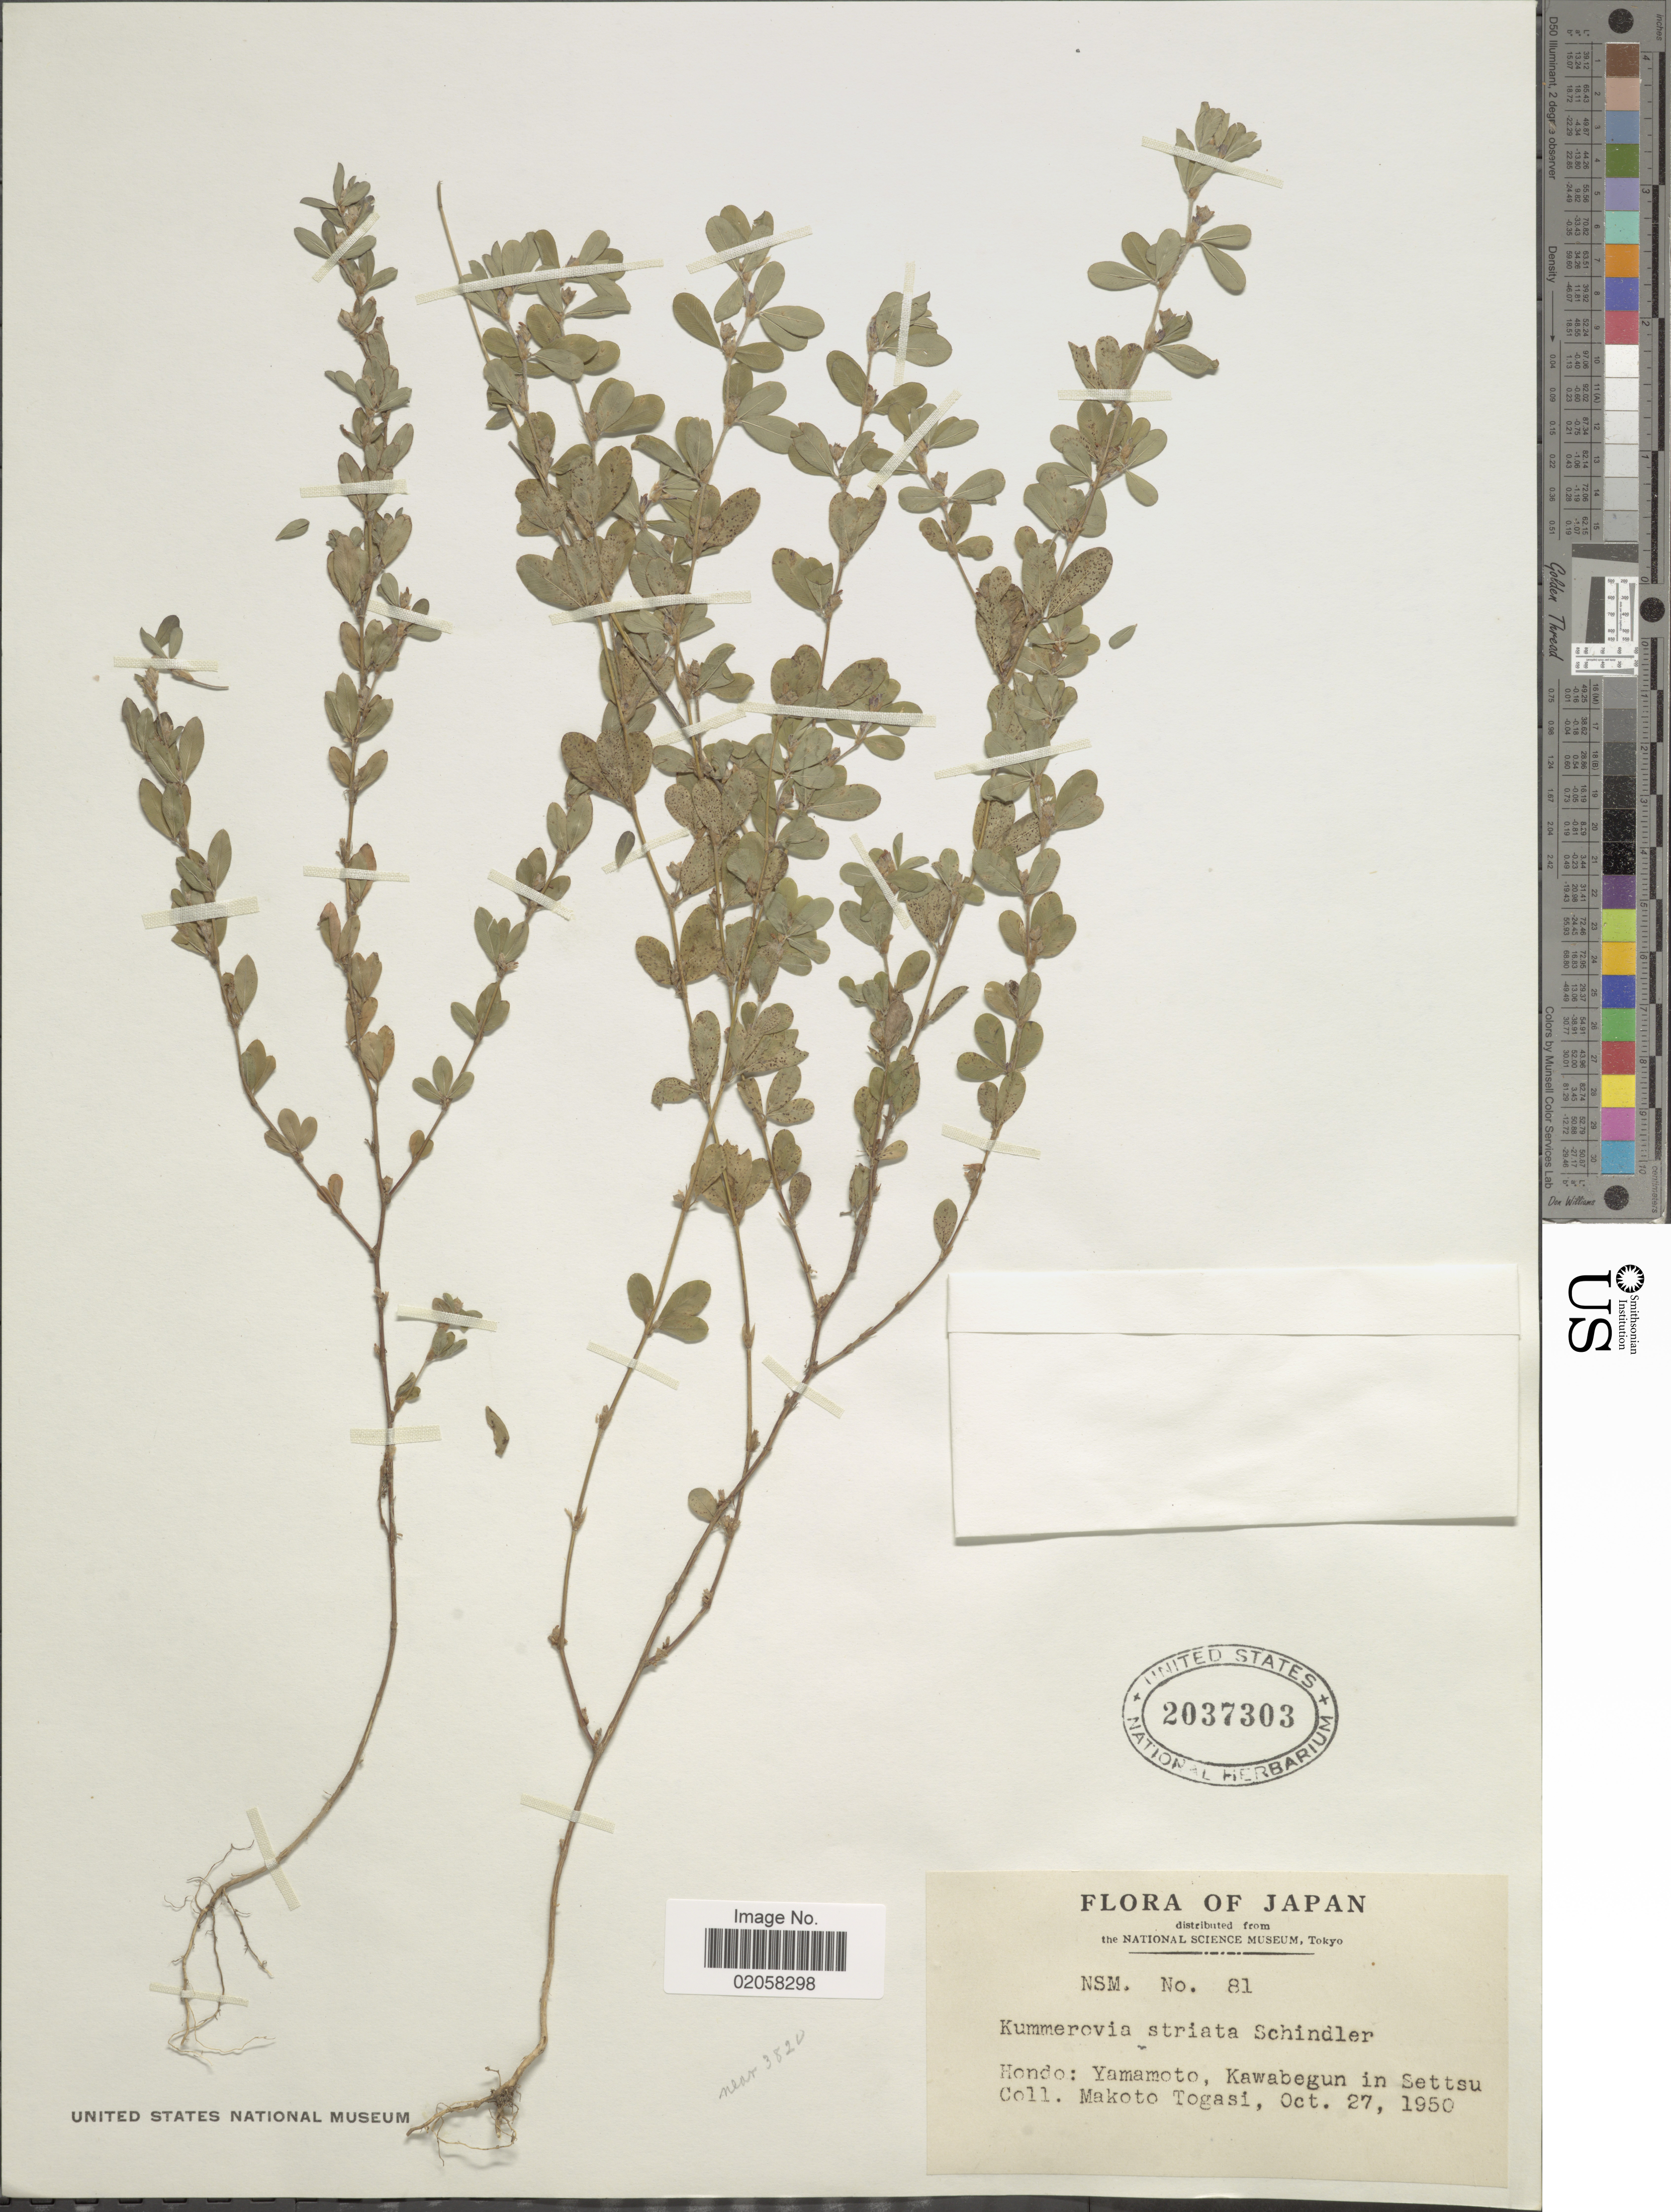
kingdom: Plantae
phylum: Tracheophyta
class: Magnoliopsida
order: Fabales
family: Fabaceae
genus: Kummerowia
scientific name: Kummerowia striata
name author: (Thunb.) Schindl.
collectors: M. Togasi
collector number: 81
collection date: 1950-10-27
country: Japan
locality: Hondo: Yamamoto, Kawabegun in Settsu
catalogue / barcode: US 2037303